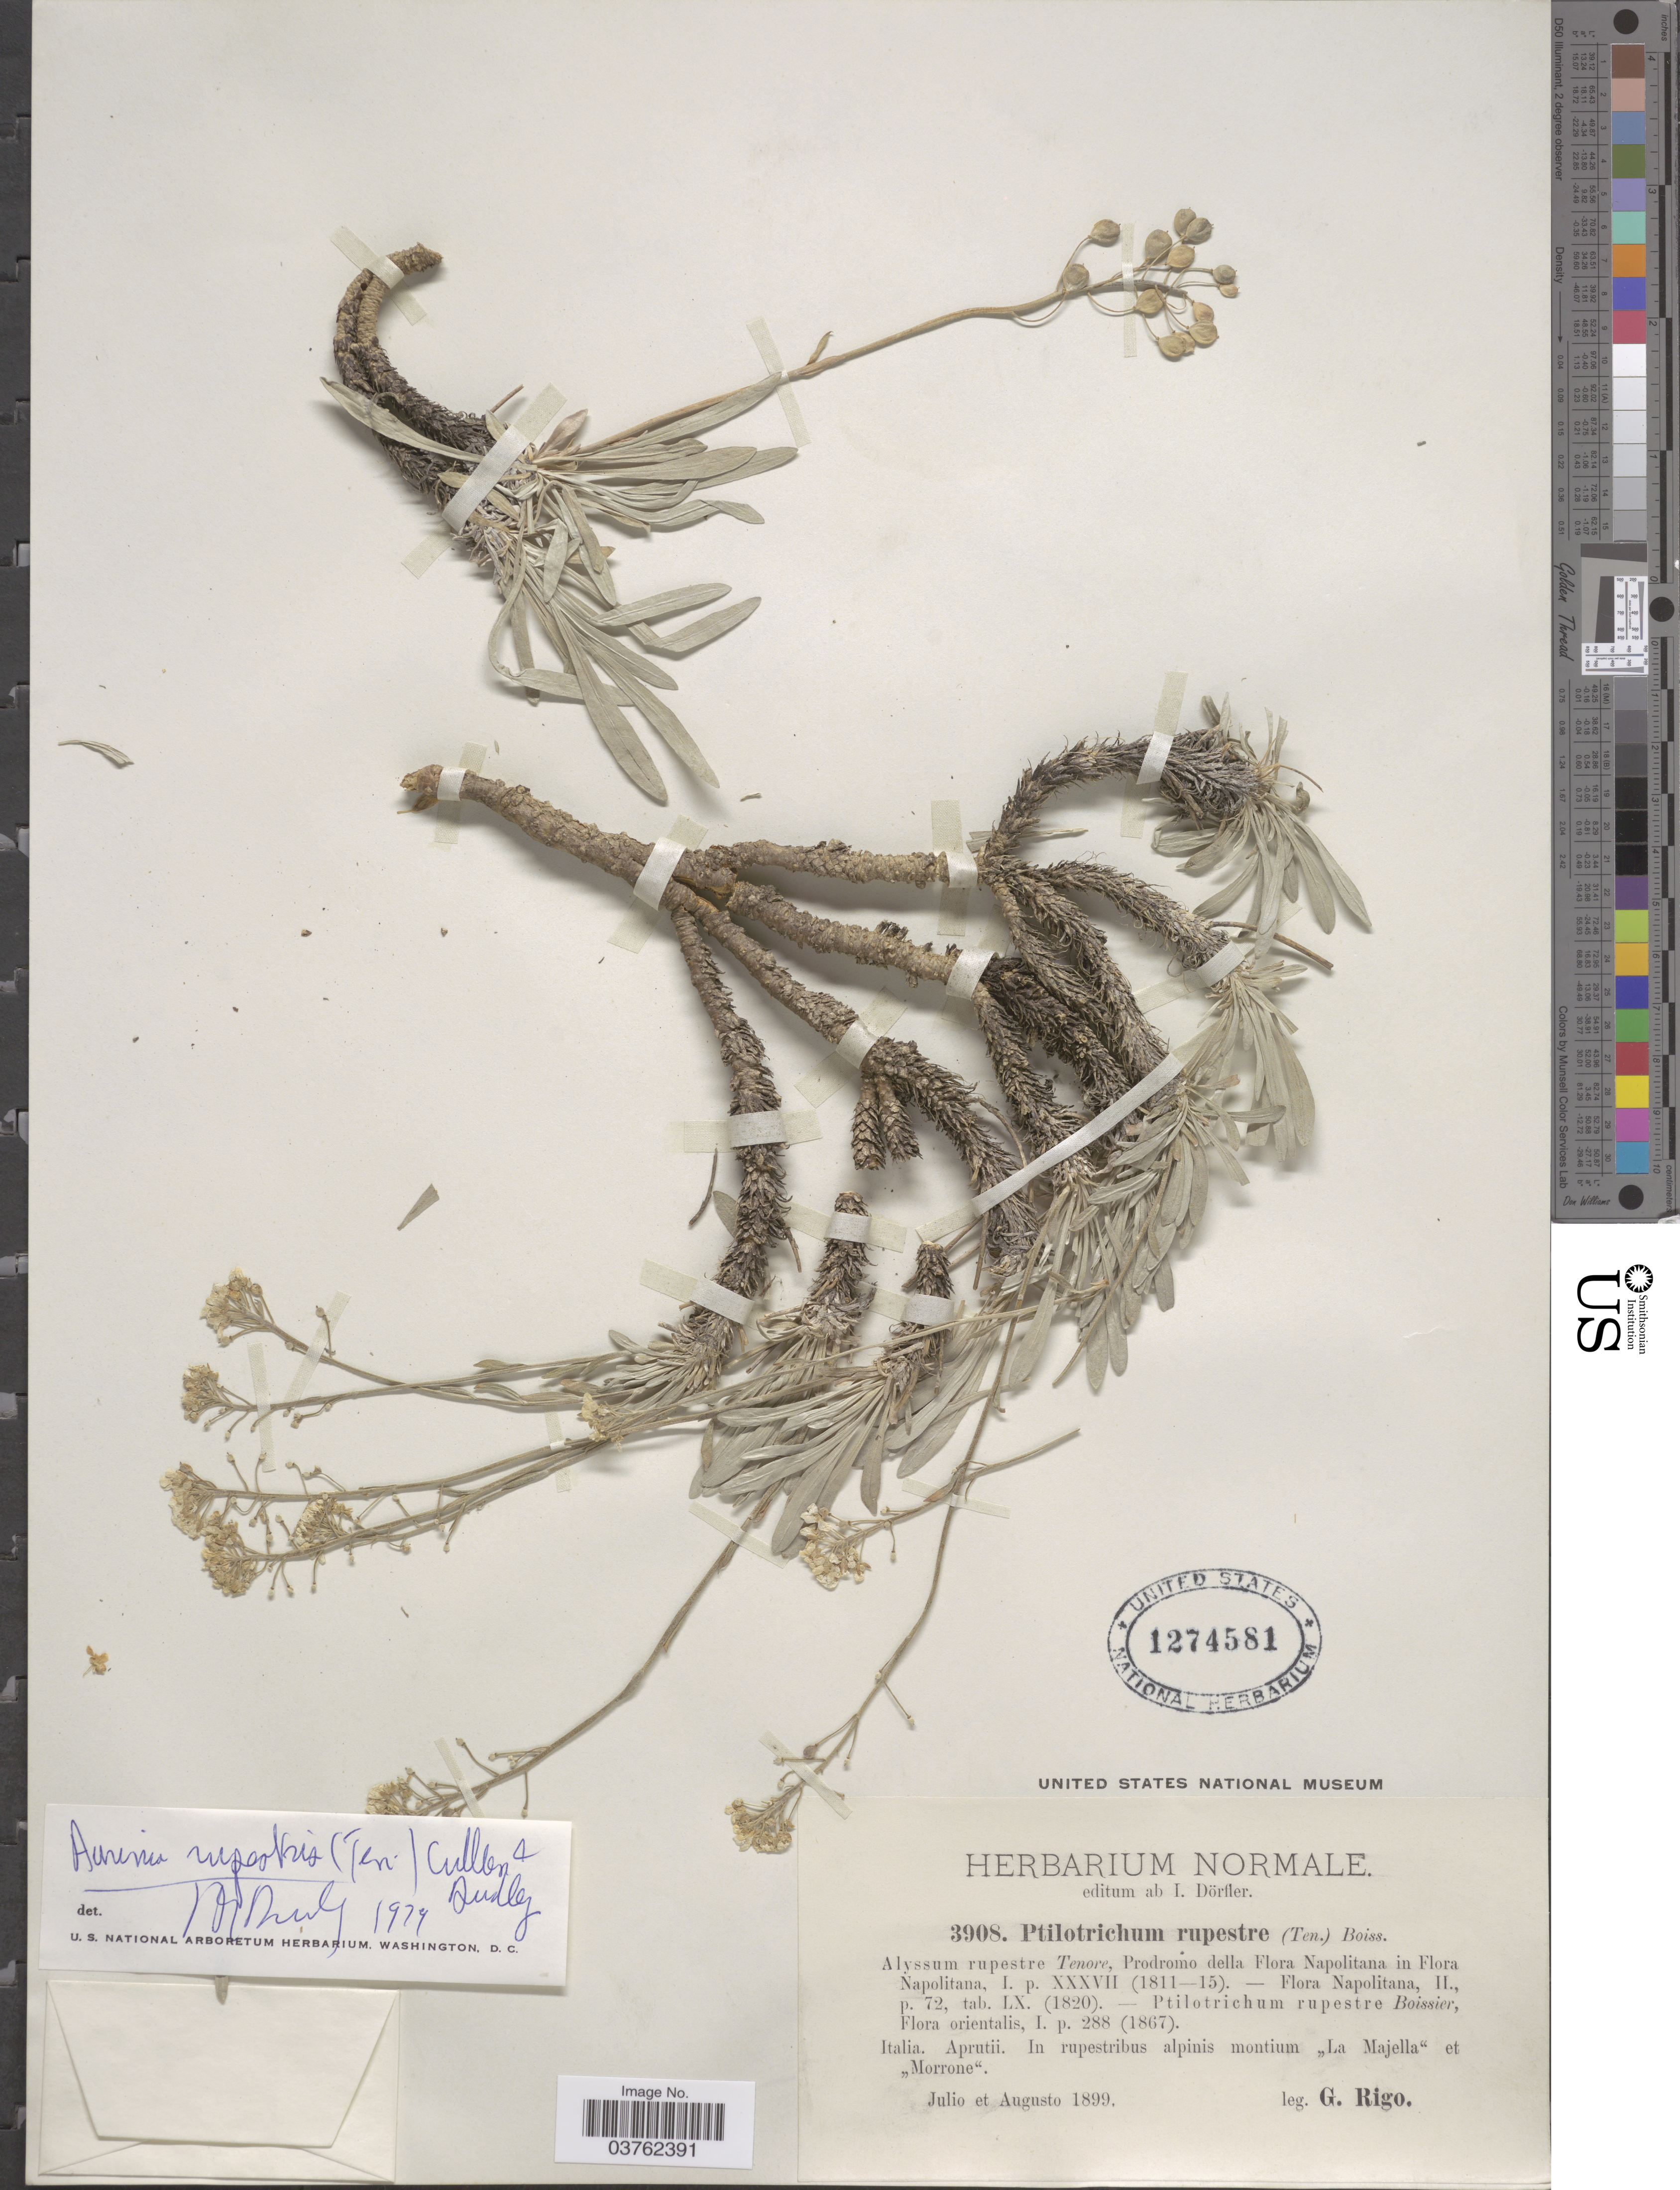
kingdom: Plantae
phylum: Tracheophyta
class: Magnoliopsida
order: Brassicales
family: Brassicaceae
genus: Aurinia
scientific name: Aurinia rupestris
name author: Cullen & T.R. Dudley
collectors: G. Rigo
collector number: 3908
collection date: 1899-07/1899-08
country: Italy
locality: Italia. Aprutii. In rupestribus alpinis montium "La Majella" et "Morrone".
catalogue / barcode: US 1274581